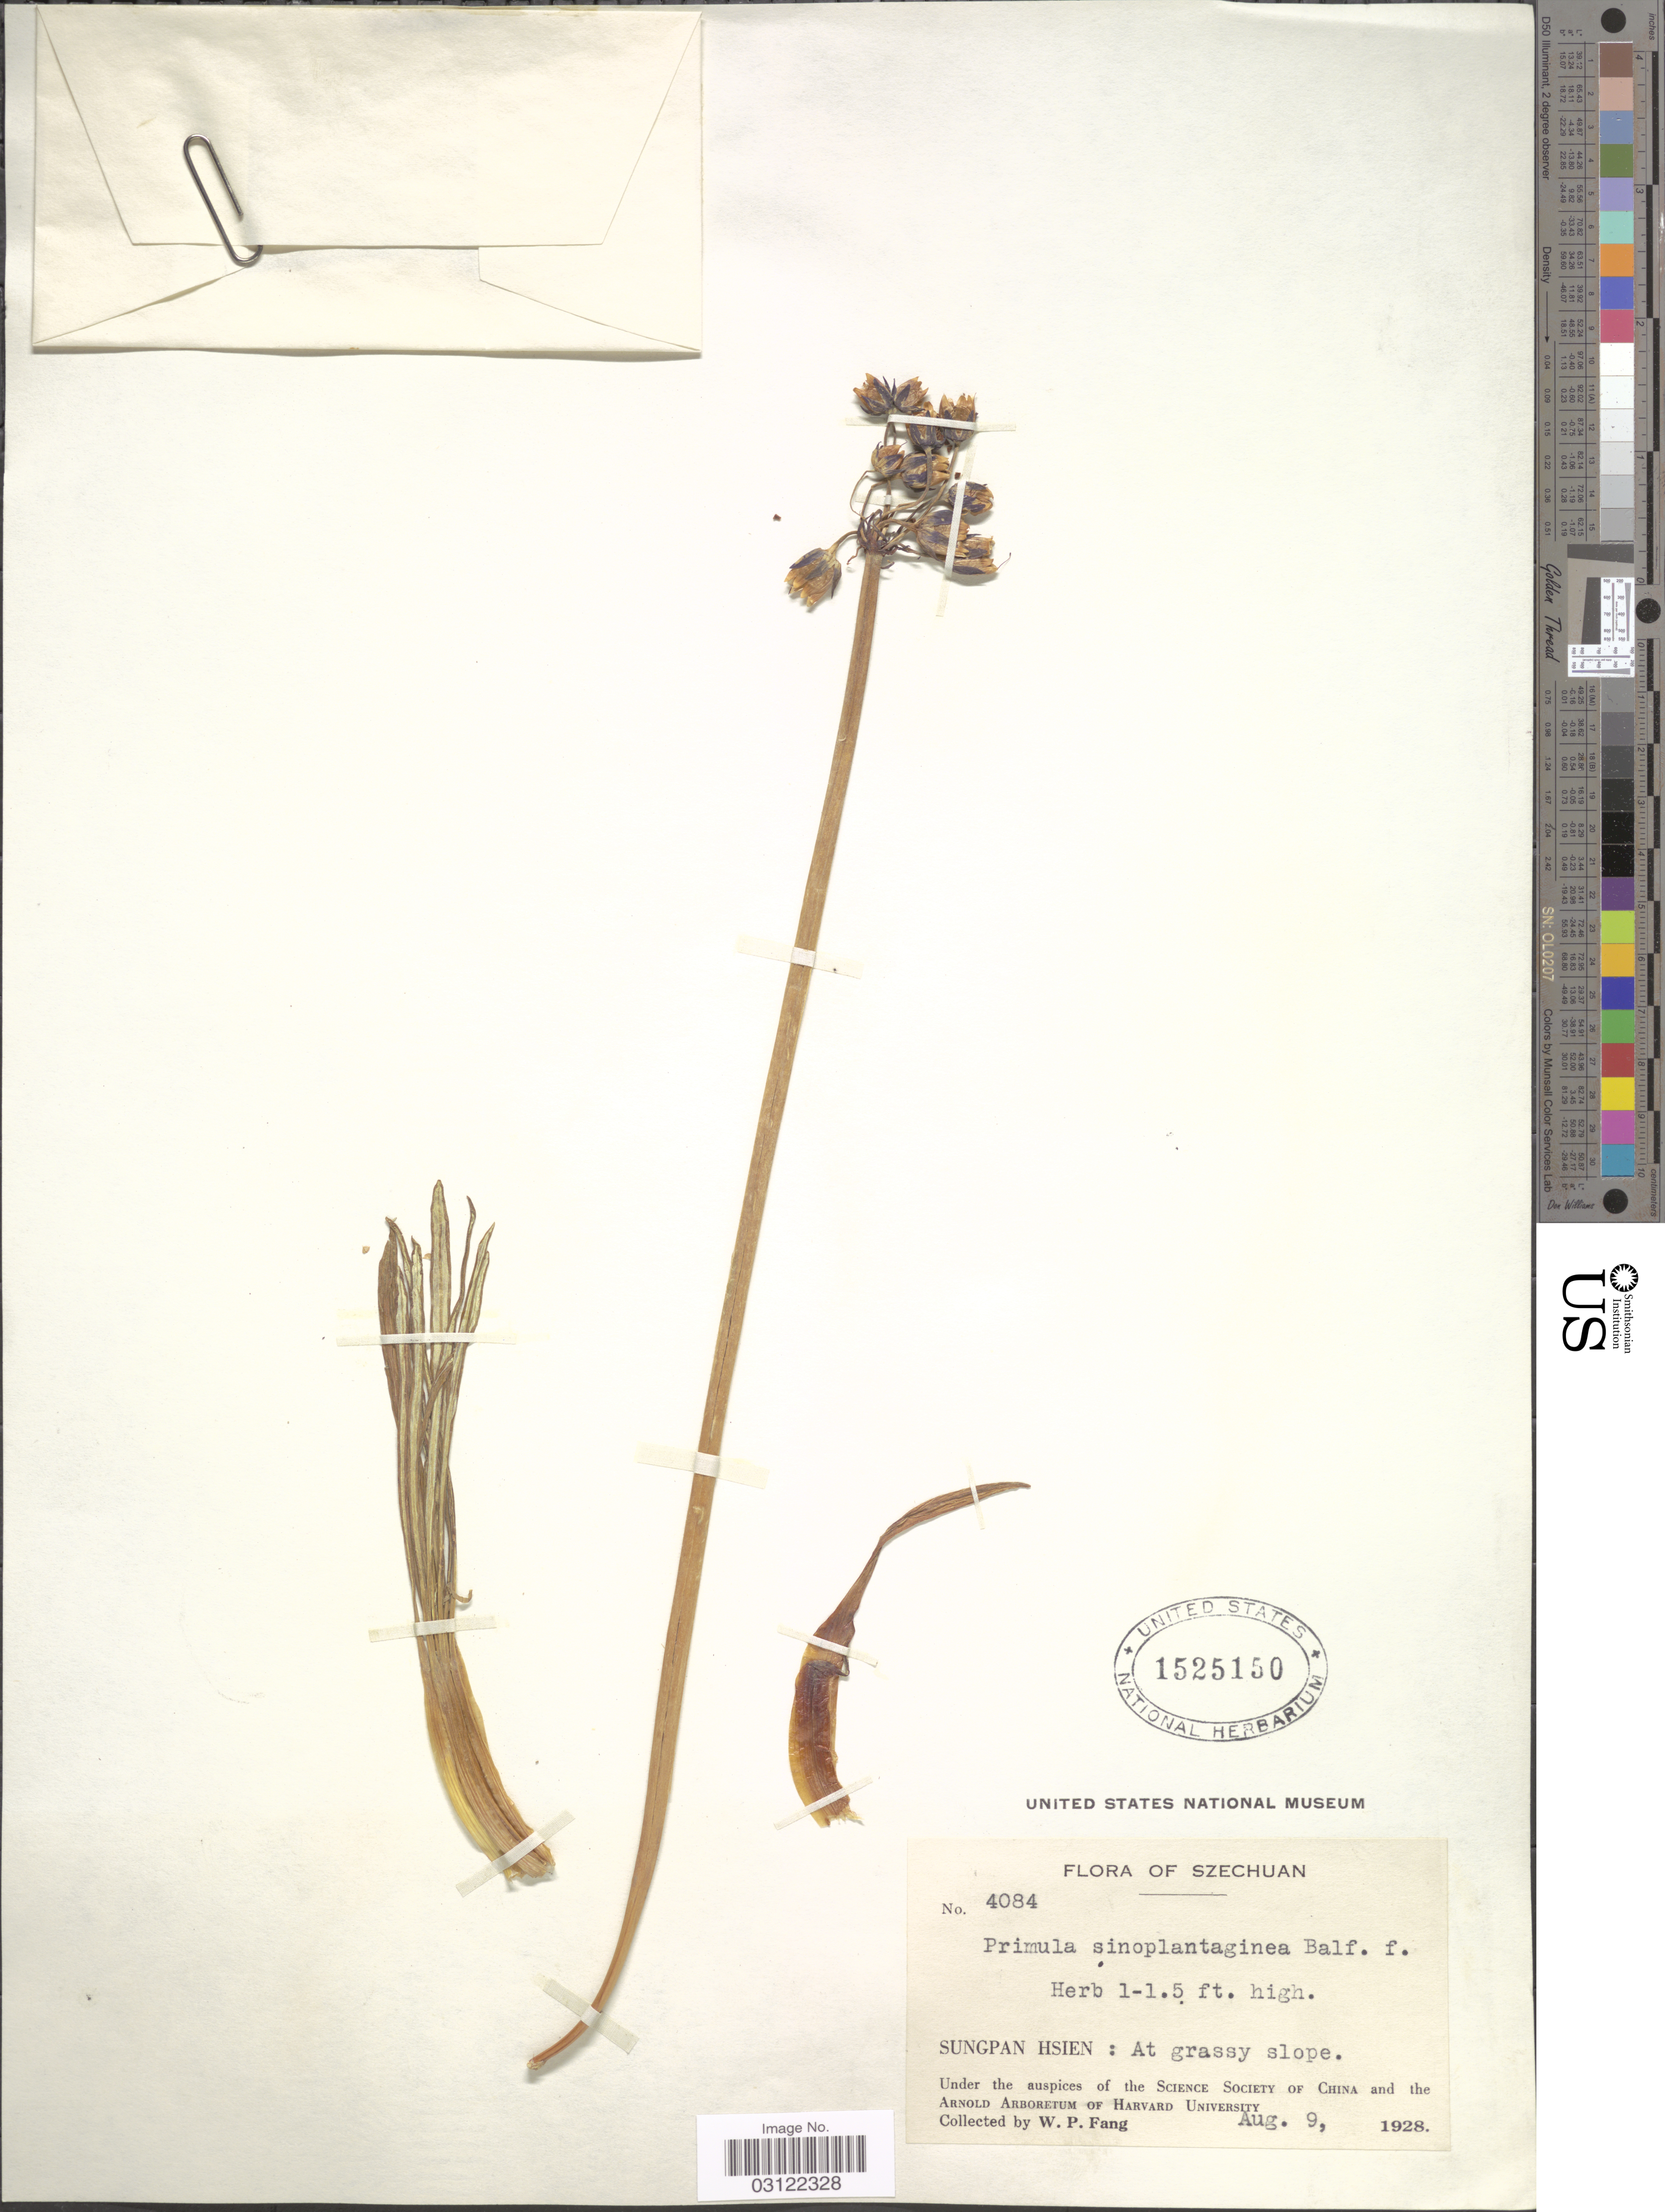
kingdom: Plantae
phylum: Tracheophyta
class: Magnoliopsida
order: Ericales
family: Primulaceae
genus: Primula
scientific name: Primula sinoplantaginea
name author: Balf. f.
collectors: W. P. Fang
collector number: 4084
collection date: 1928-08-09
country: China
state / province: Sichuan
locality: Szechuan. Sungpan Hsien: At grassy slope.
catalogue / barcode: US 1525150